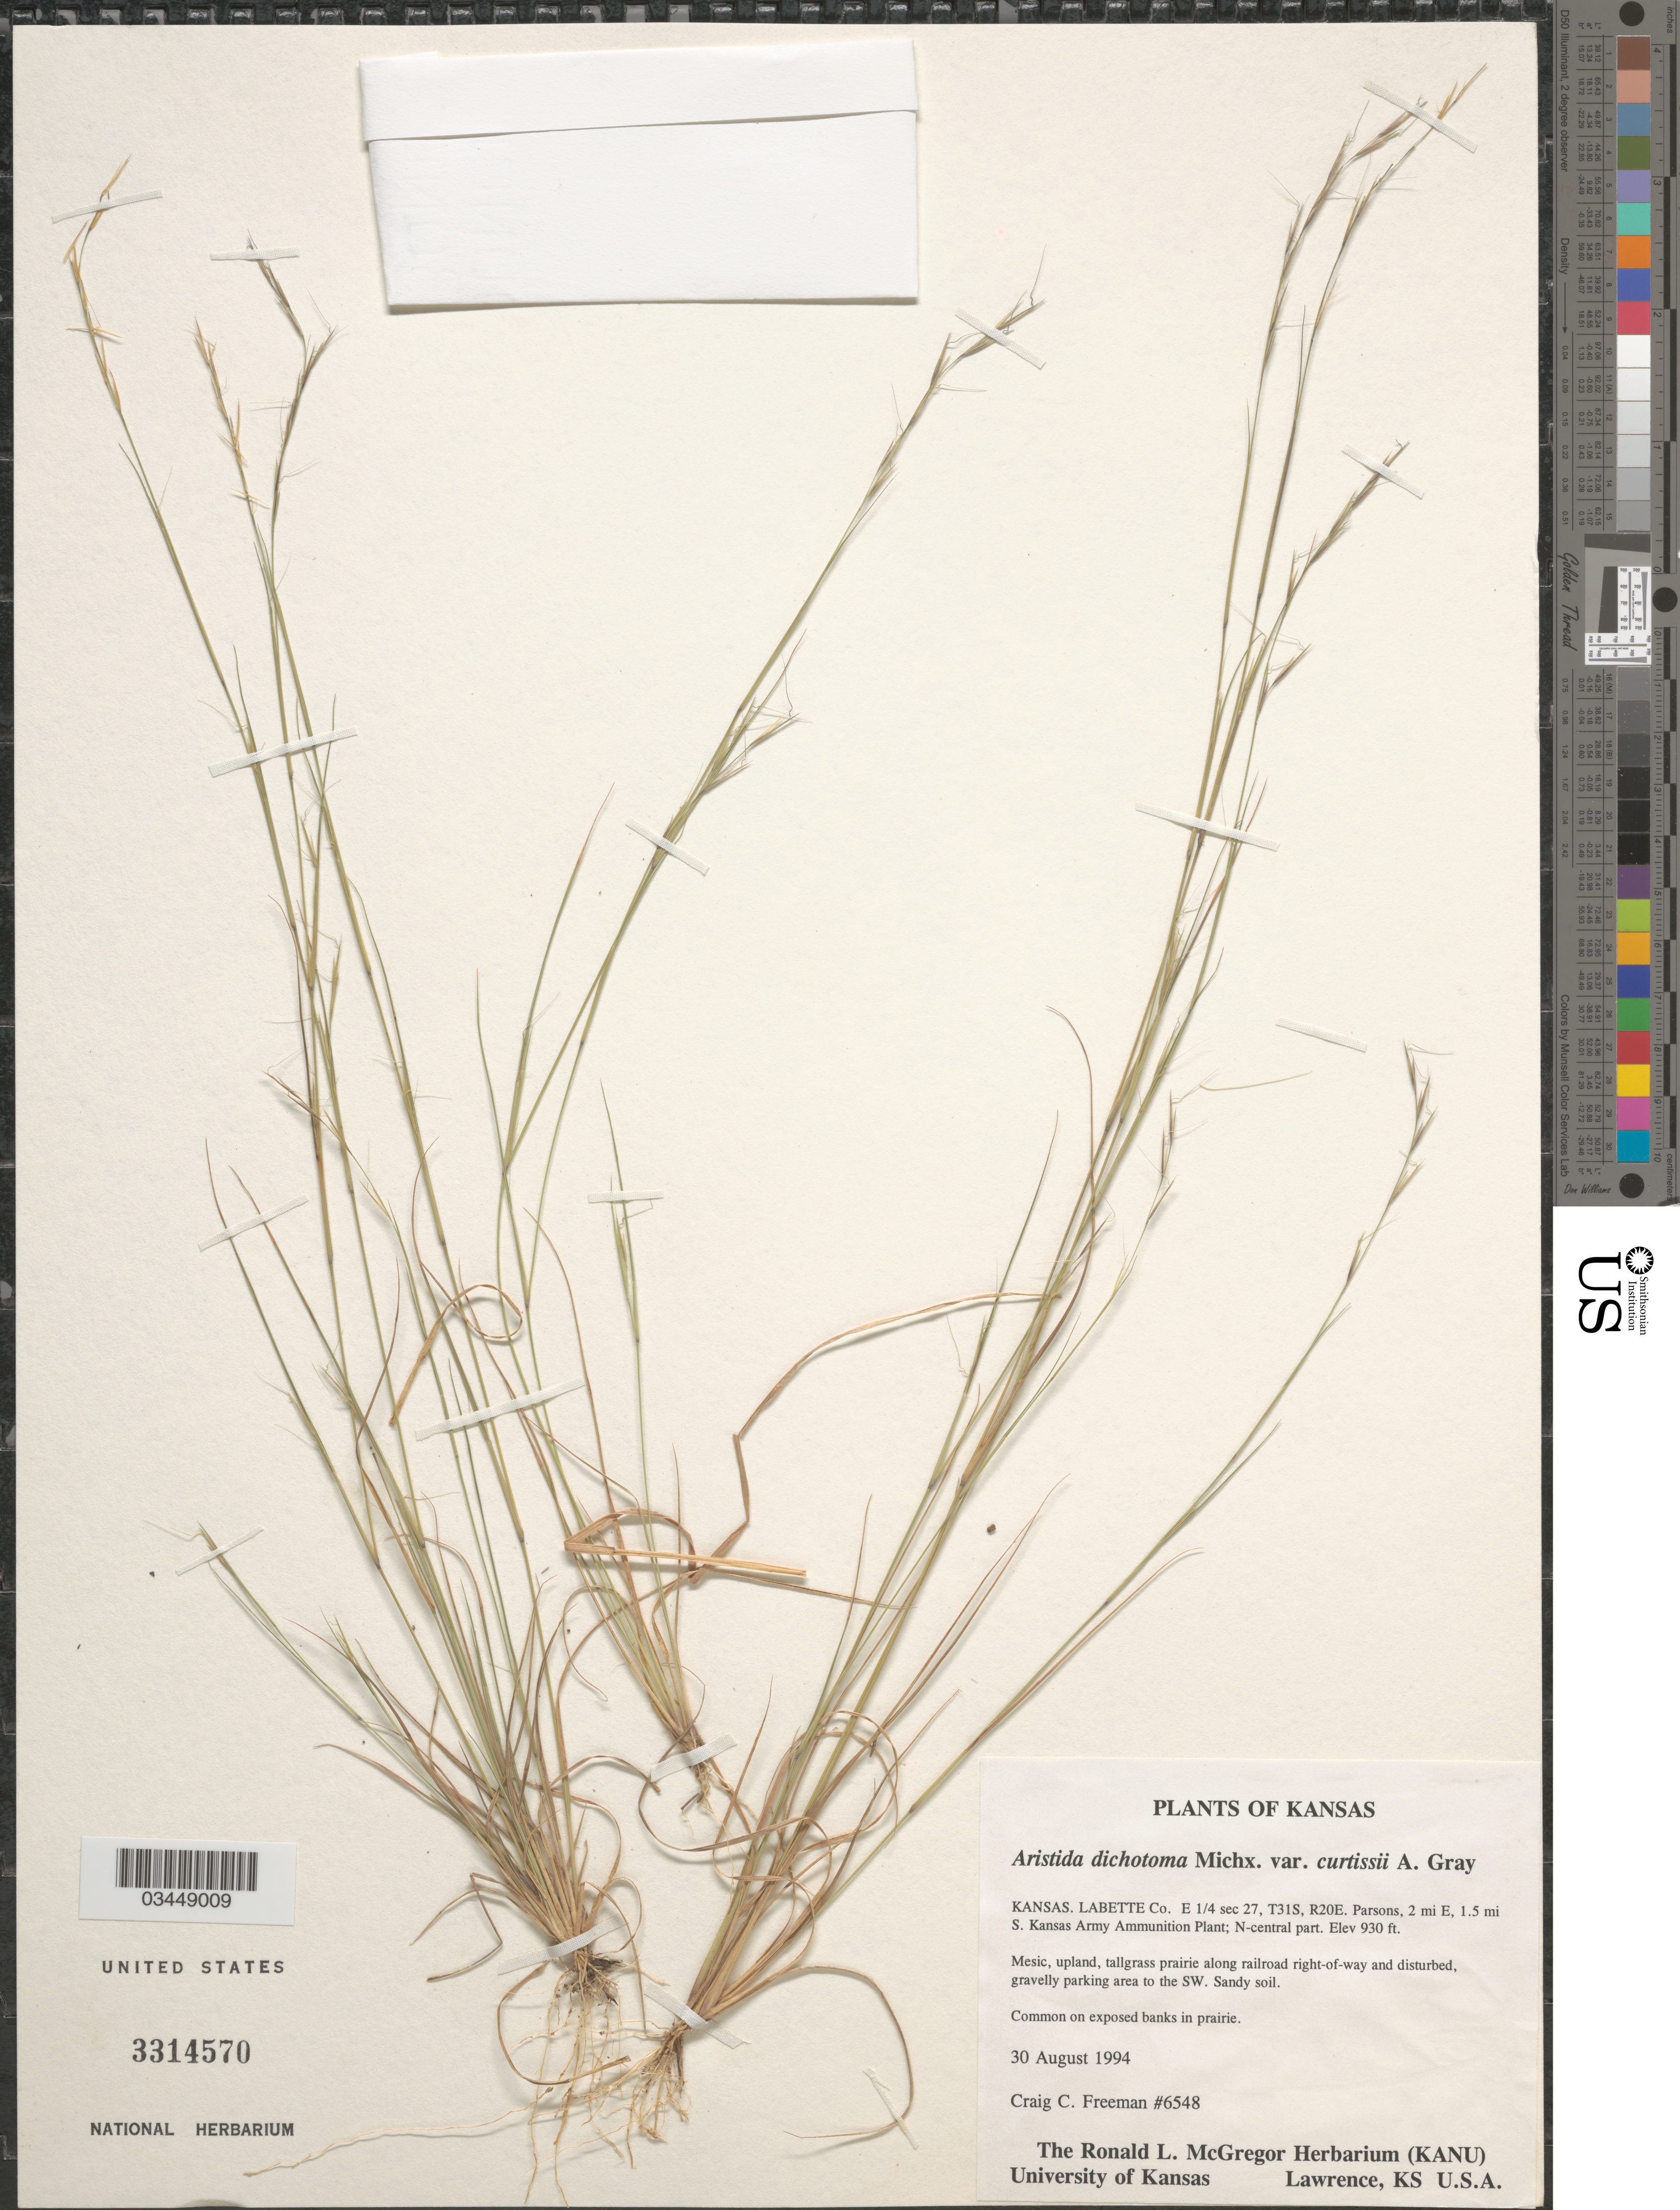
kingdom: Plantae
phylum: Tracheophyta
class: Liliopsida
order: Poales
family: Poaceae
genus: Aristida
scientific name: Aristida dichotoma var. curtisii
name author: A. Gray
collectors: C. C. Freeman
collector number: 6548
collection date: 1994-08-30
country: United States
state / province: Kansas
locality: Labette Co. E 1/4 sec 27, T31S, R20E. Parsons, 2 mi. E, 1.5 mi S. kansas Army Ammunition Plant; N-central part.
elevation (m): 283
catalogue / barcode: US 3314570